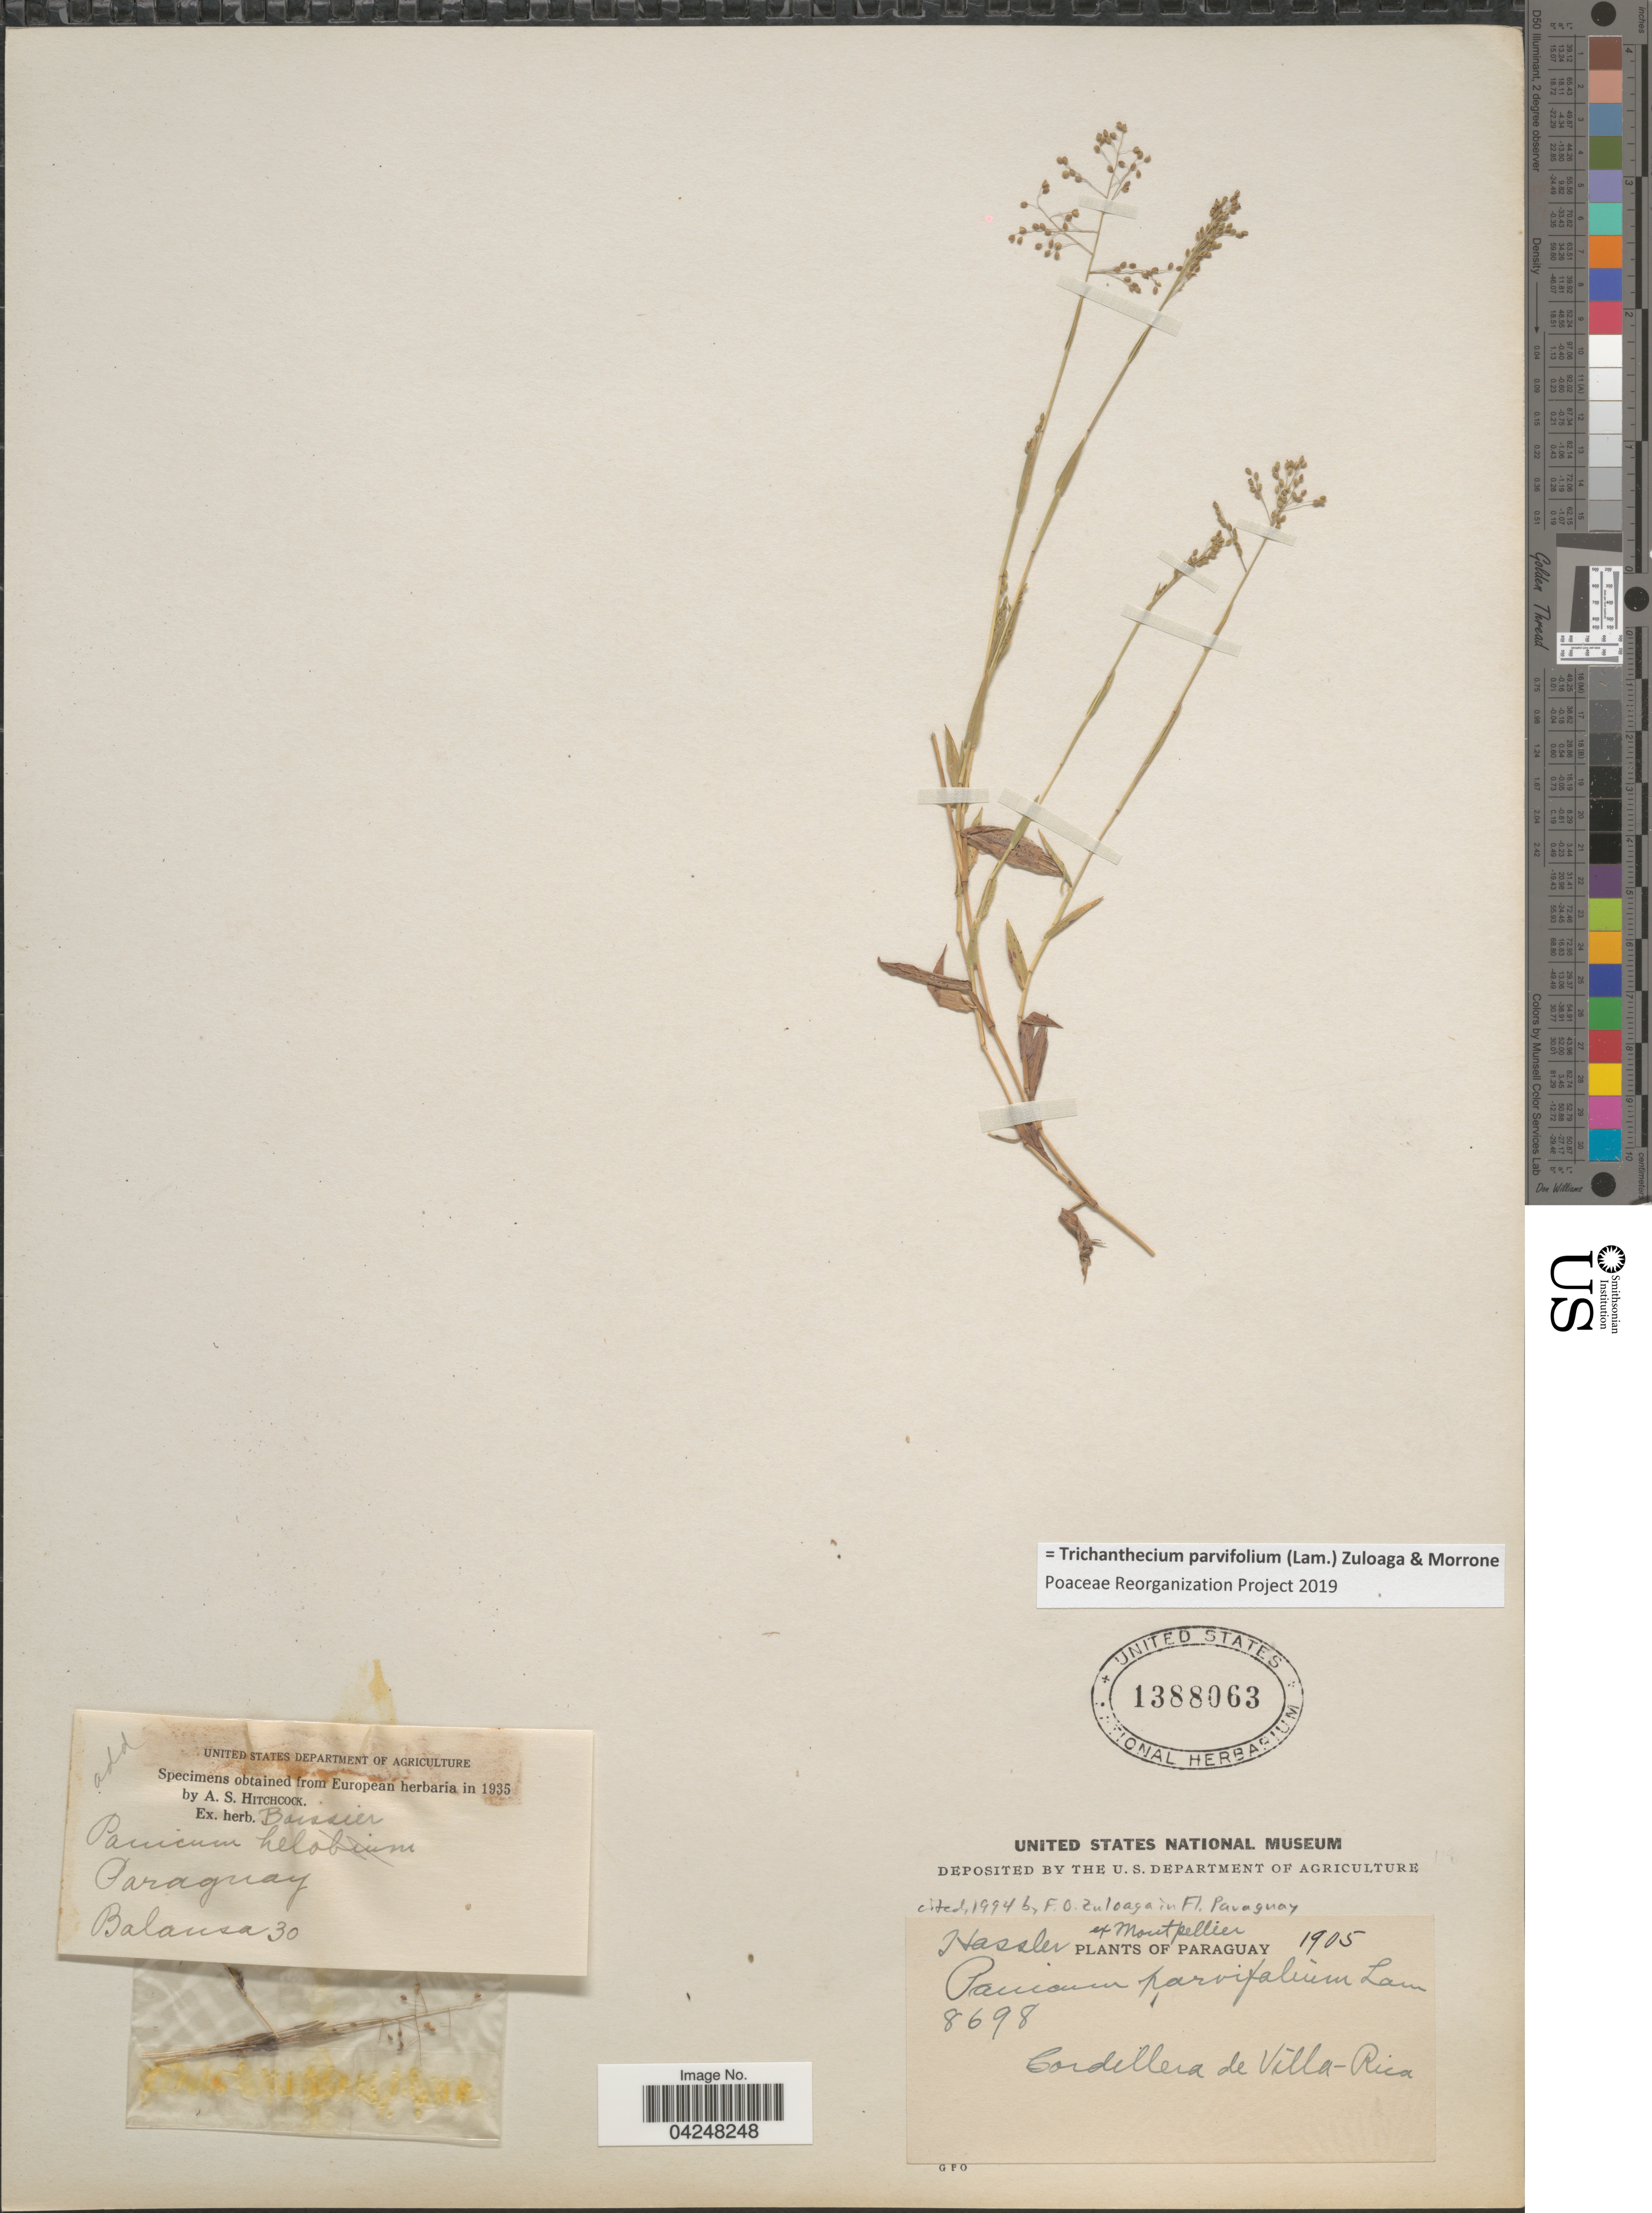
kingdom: Plantae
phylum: Tracheophyta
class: Liliopsida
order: Poales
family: Poaceae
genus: Trichanthecium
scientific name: Trichanthecium parvifolium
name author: (Lam.) Zuloaga & Morrone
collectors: -. Balansa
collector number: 30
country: Paraguay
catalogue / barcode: US 1388063